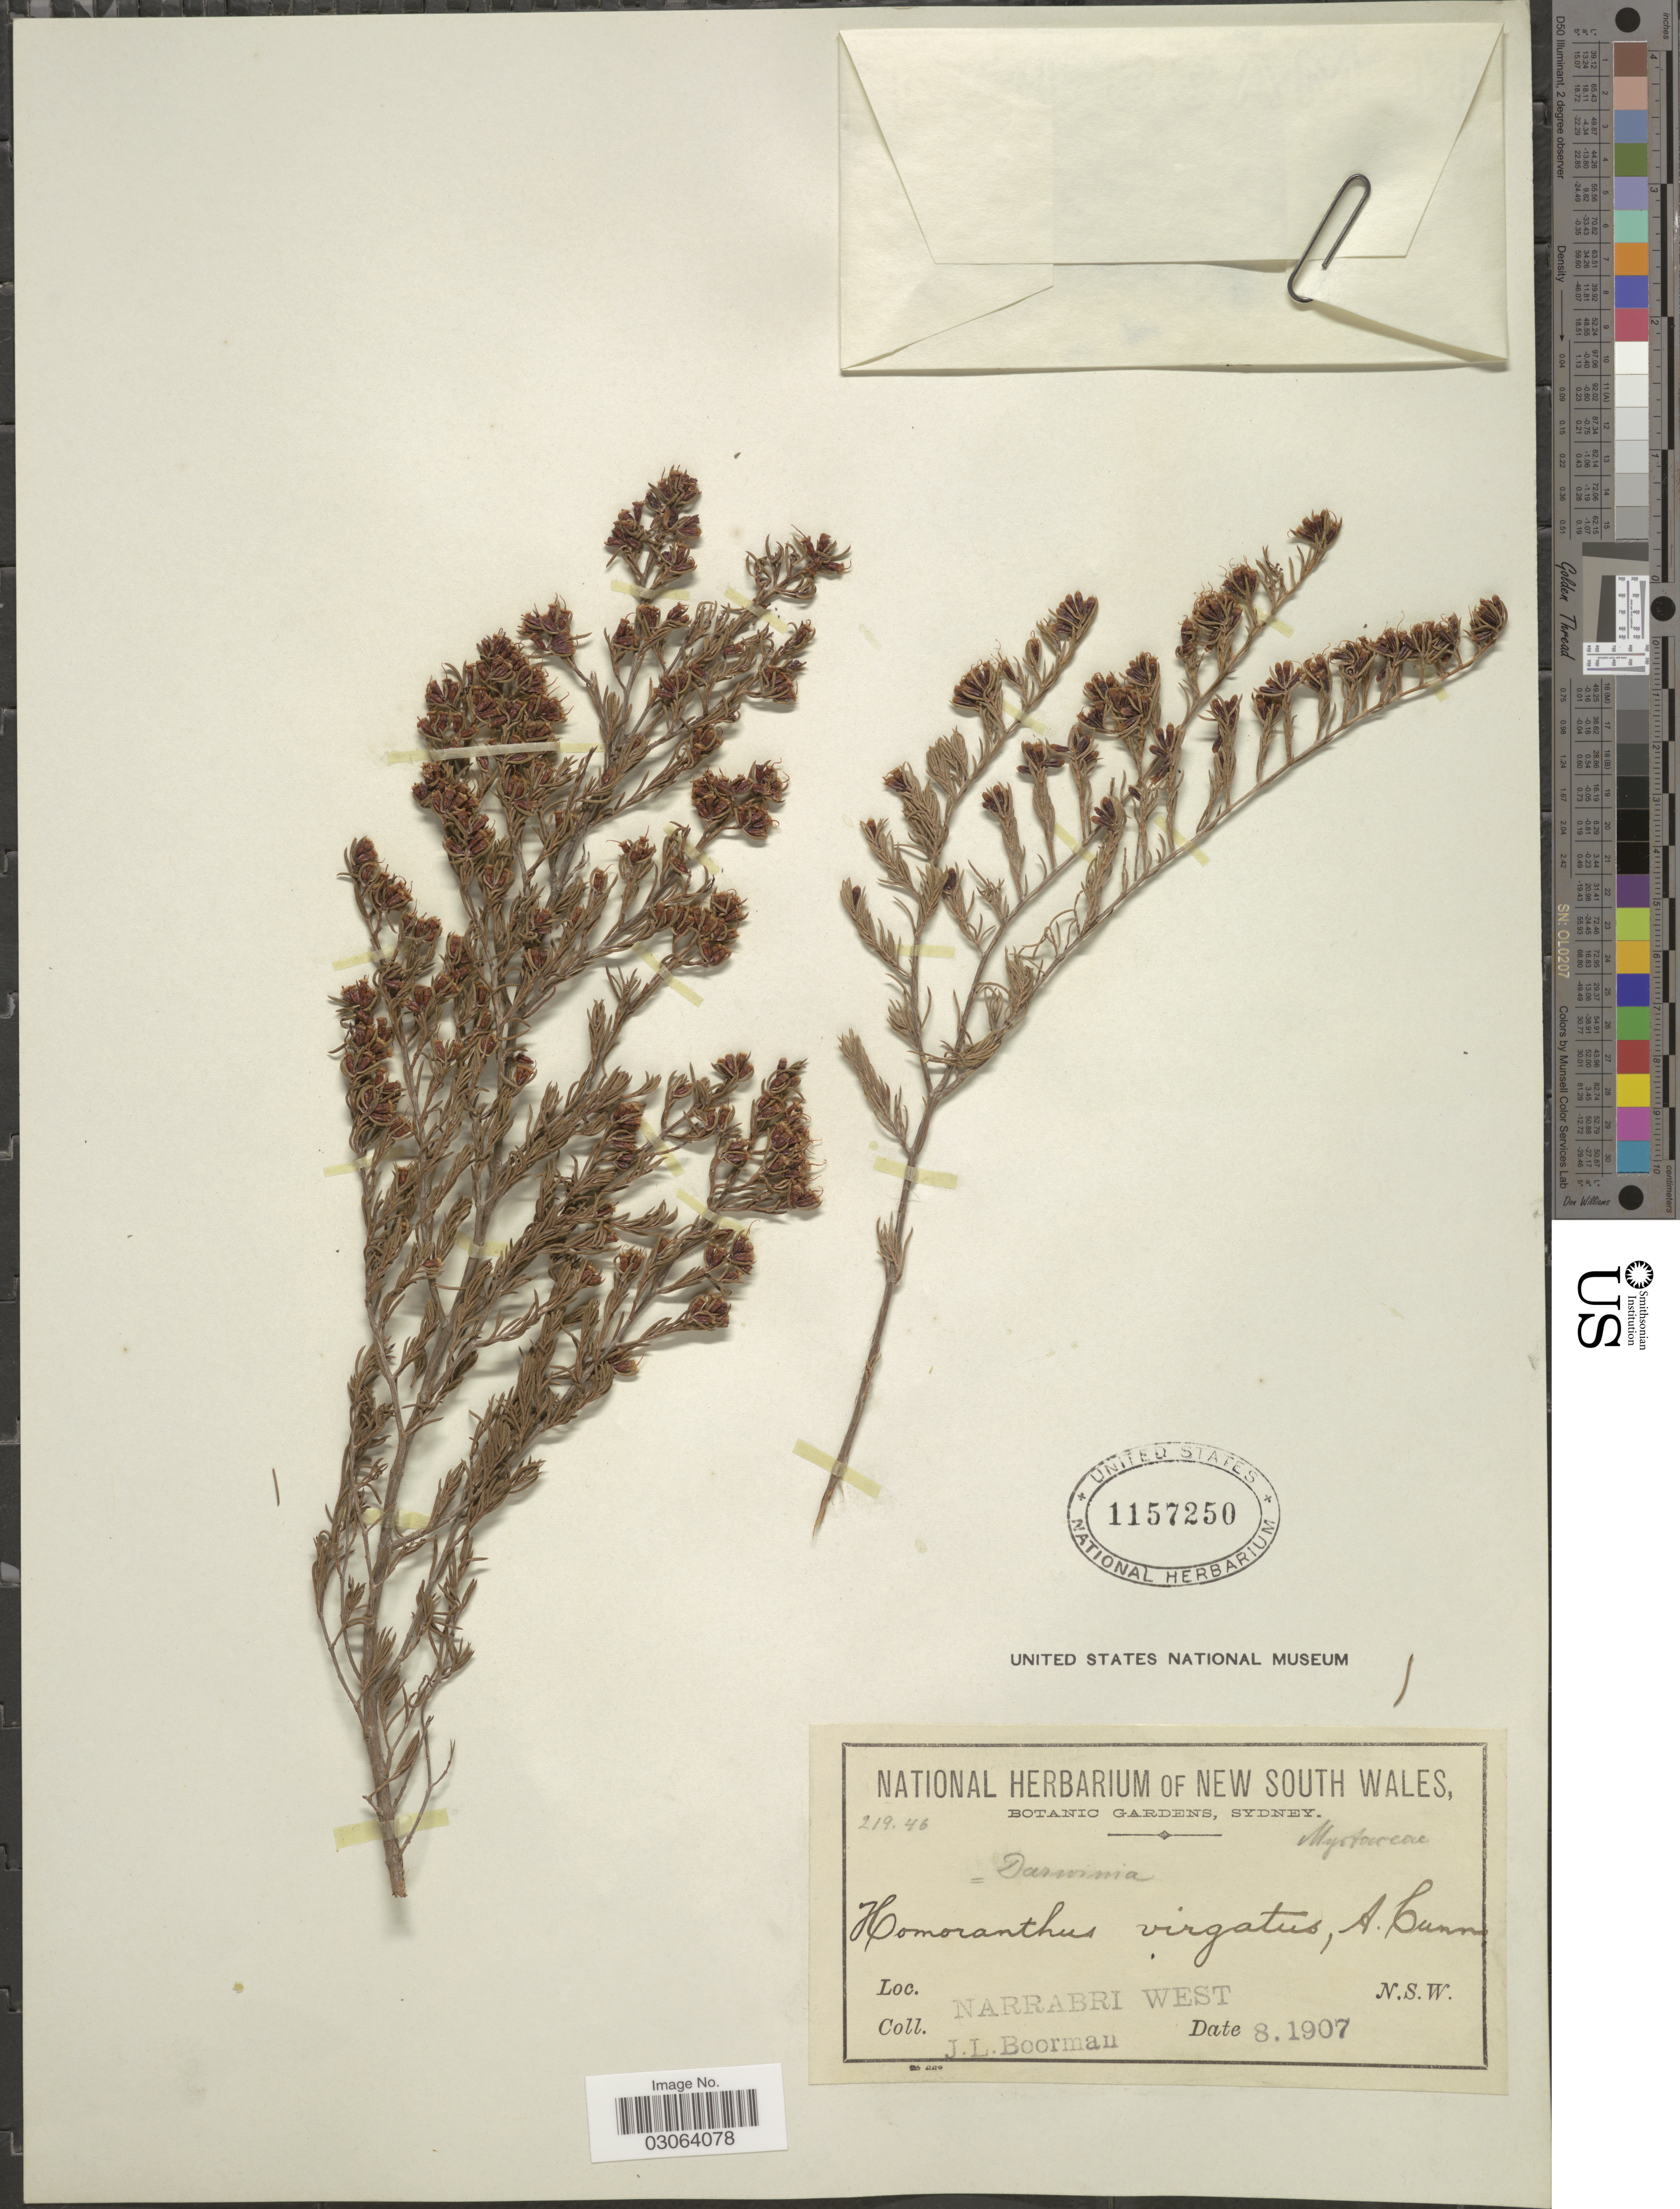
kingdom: Plantae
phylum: Tracheophyta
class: Magnoliopsida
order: Myrtales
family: Myrtaceae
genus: Homoranthus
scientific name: Homoranthus virgatus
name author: A. Cunn. ex Schauer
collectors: J. Boorman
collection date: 1907-08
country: Australia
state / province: New South Wales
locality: Narrabri West.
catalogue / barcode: US 1157250